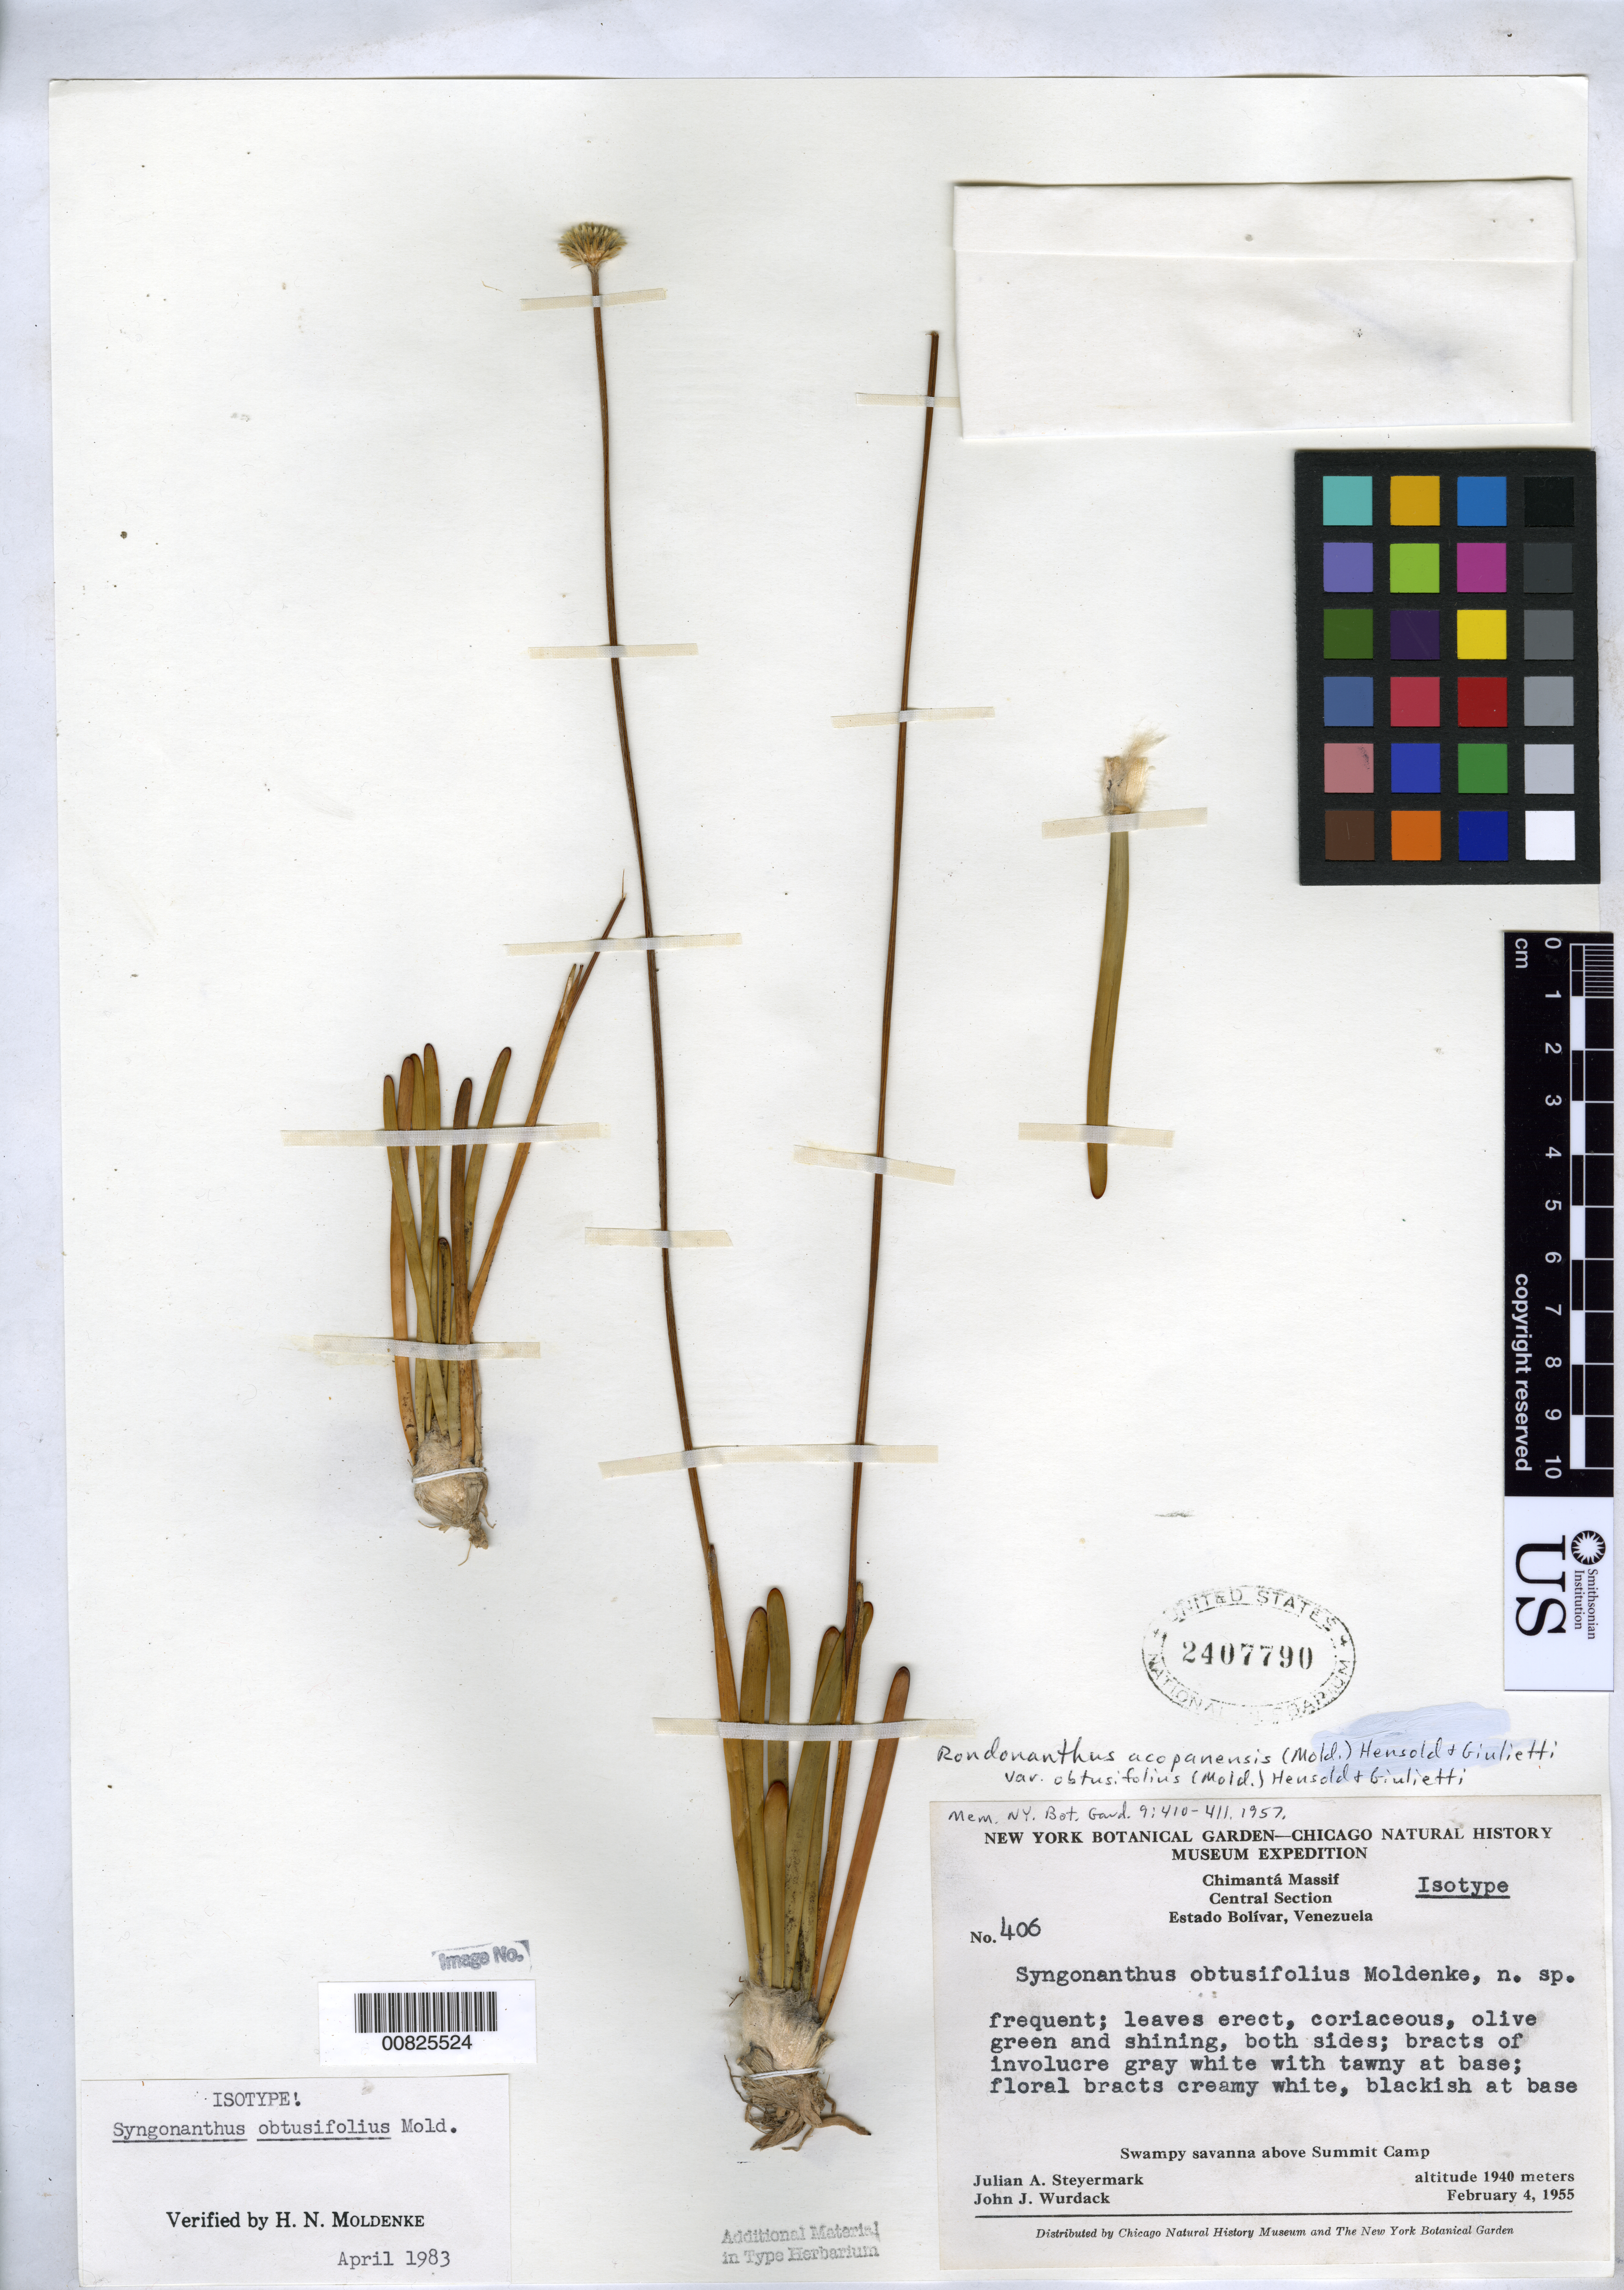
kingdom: Plantae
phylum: Tracheophyta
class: Liliopsida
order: Poales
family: Eriocaulaceae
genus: Syngonanthus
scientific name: Syngonanthus obtusifolius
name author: Moldenke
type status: Isotype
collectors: J. Steyermark & J. J. Wurdack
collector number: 406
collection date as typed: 04 Feb 1955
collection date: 1955-02-04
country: Venezuela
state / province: Bolivar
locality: Chimanta massif, central section.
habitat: Swampy savanna above summit camp.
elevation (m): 1940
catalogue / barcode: US 2407790